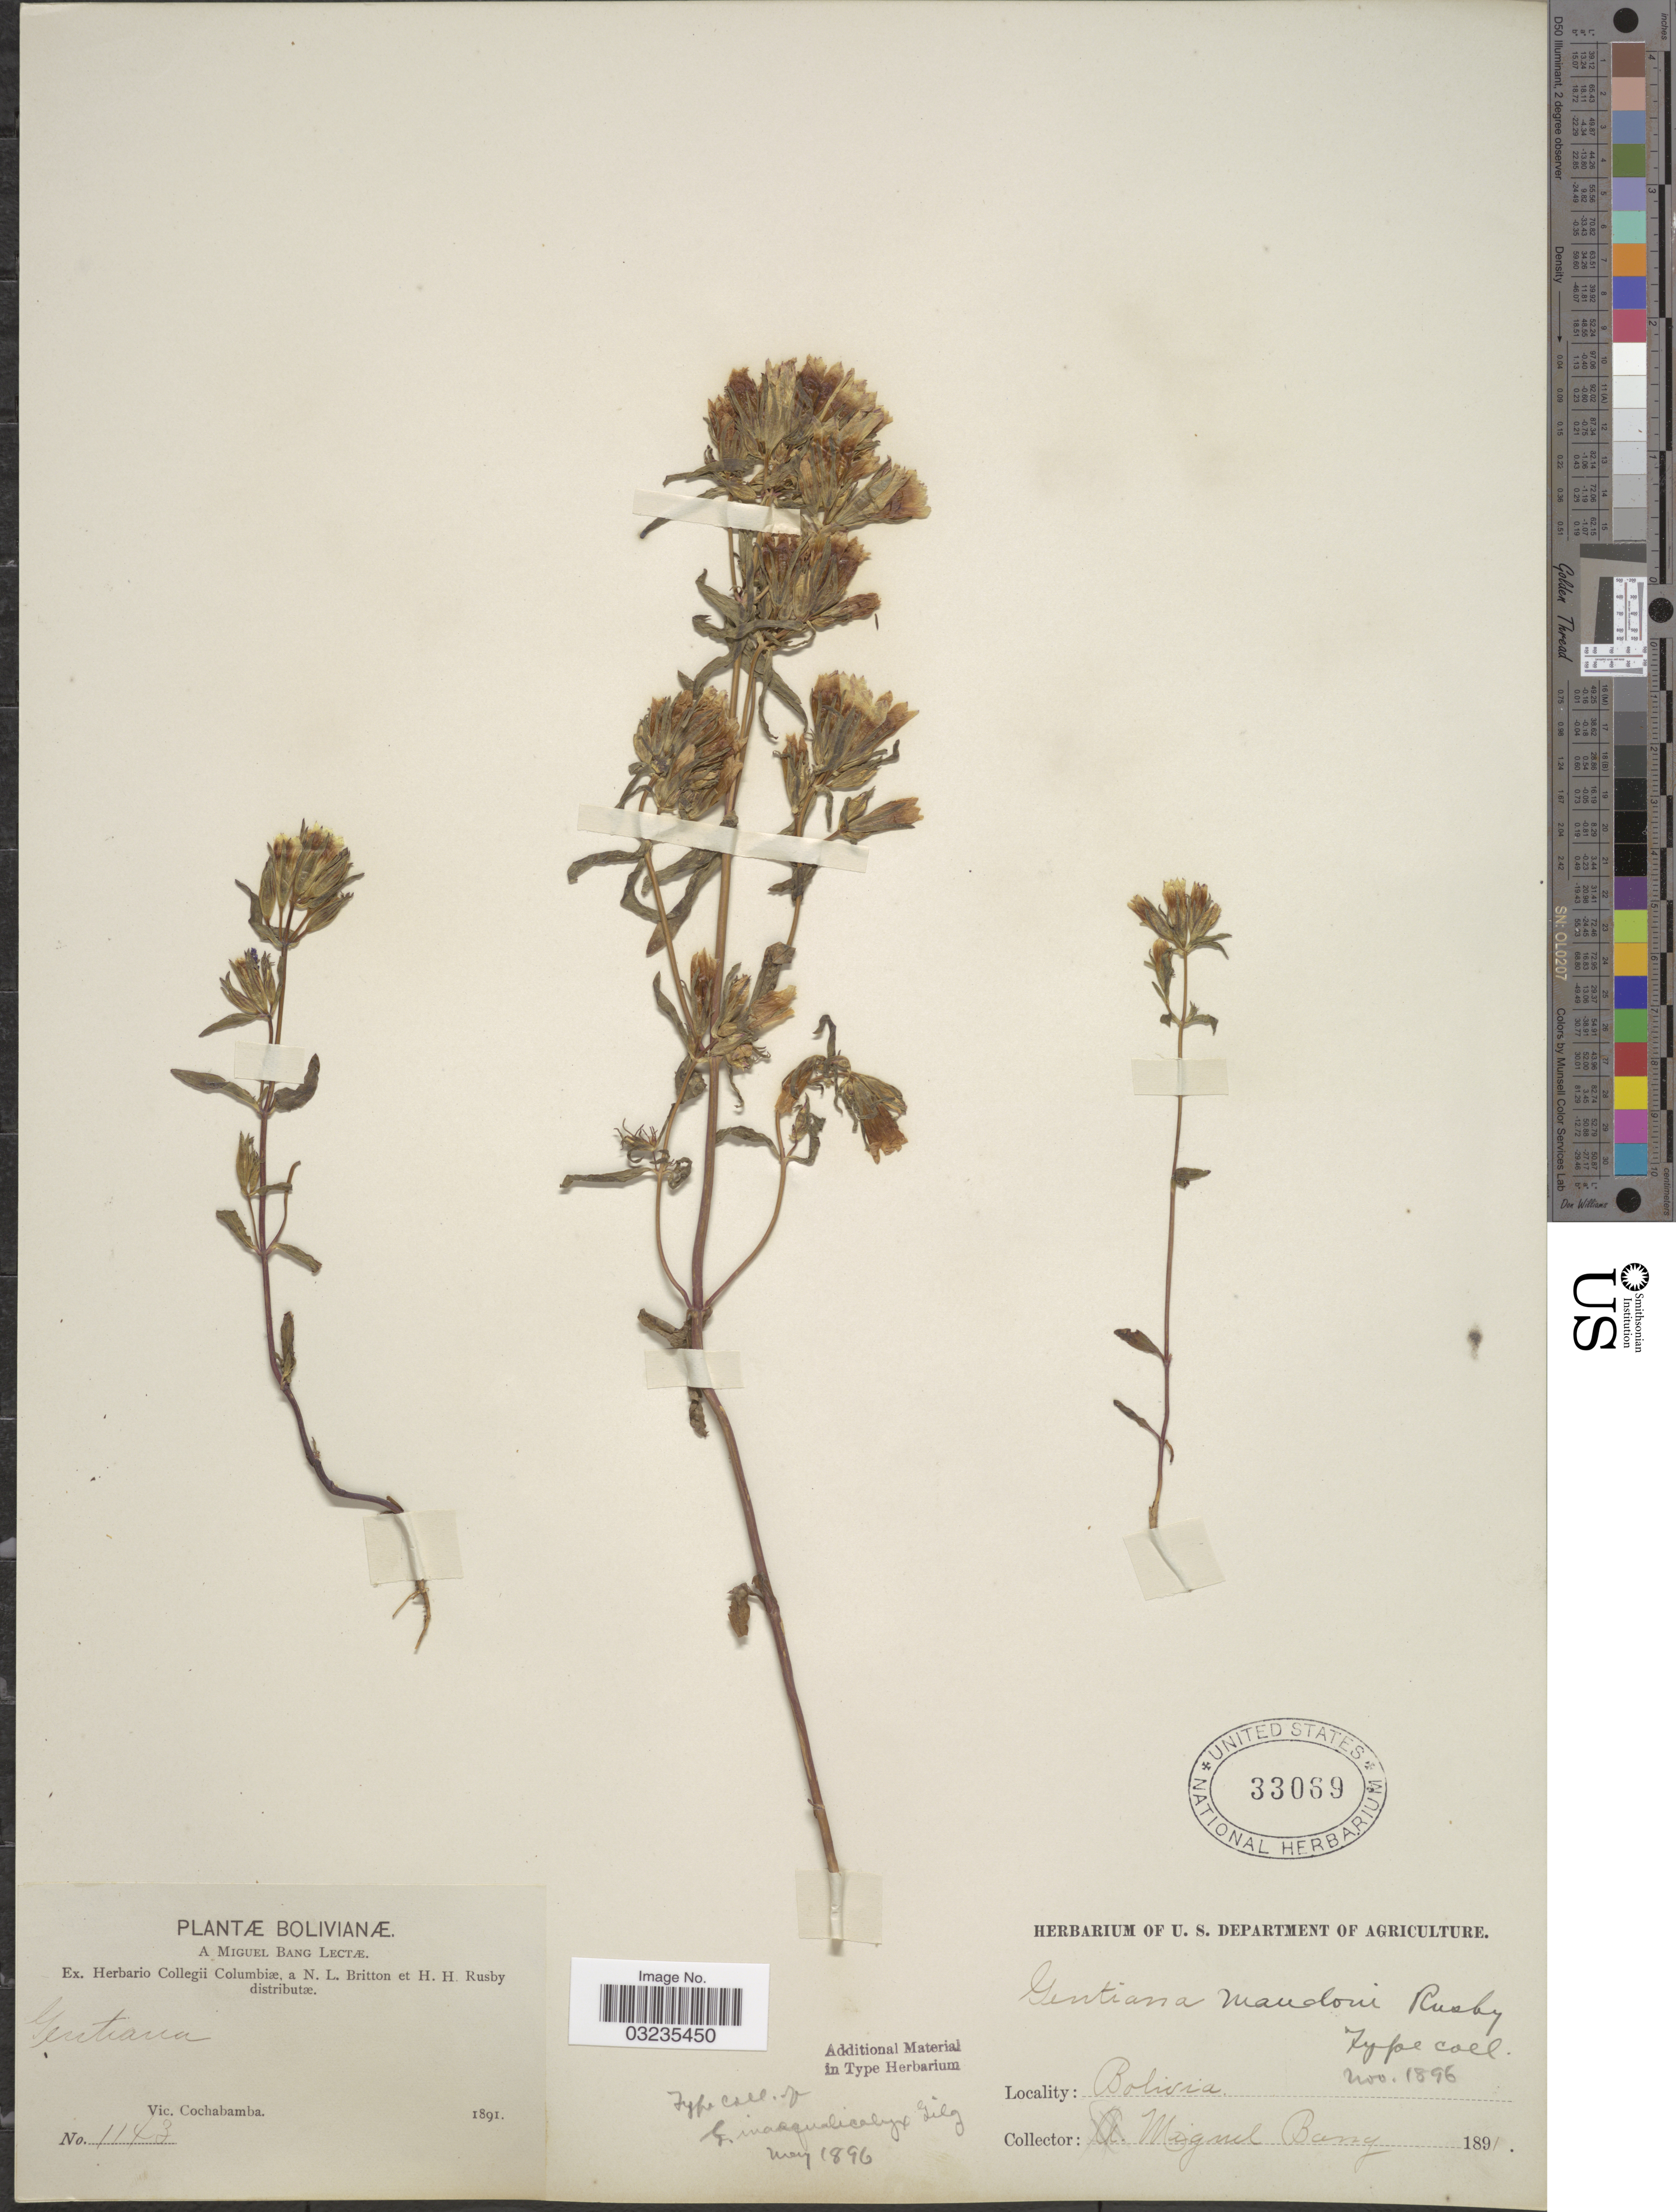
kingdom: Plantae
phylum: Tracheophyta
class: Magnoliopsida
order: Gentianales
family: Gentianaceae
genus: Gentiana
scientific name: Gentiana inaequicalyx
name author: Gilg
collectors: M. Bang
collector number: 1143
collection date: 1891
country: Bolivia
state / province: Cochabamba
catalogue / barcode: US 33069